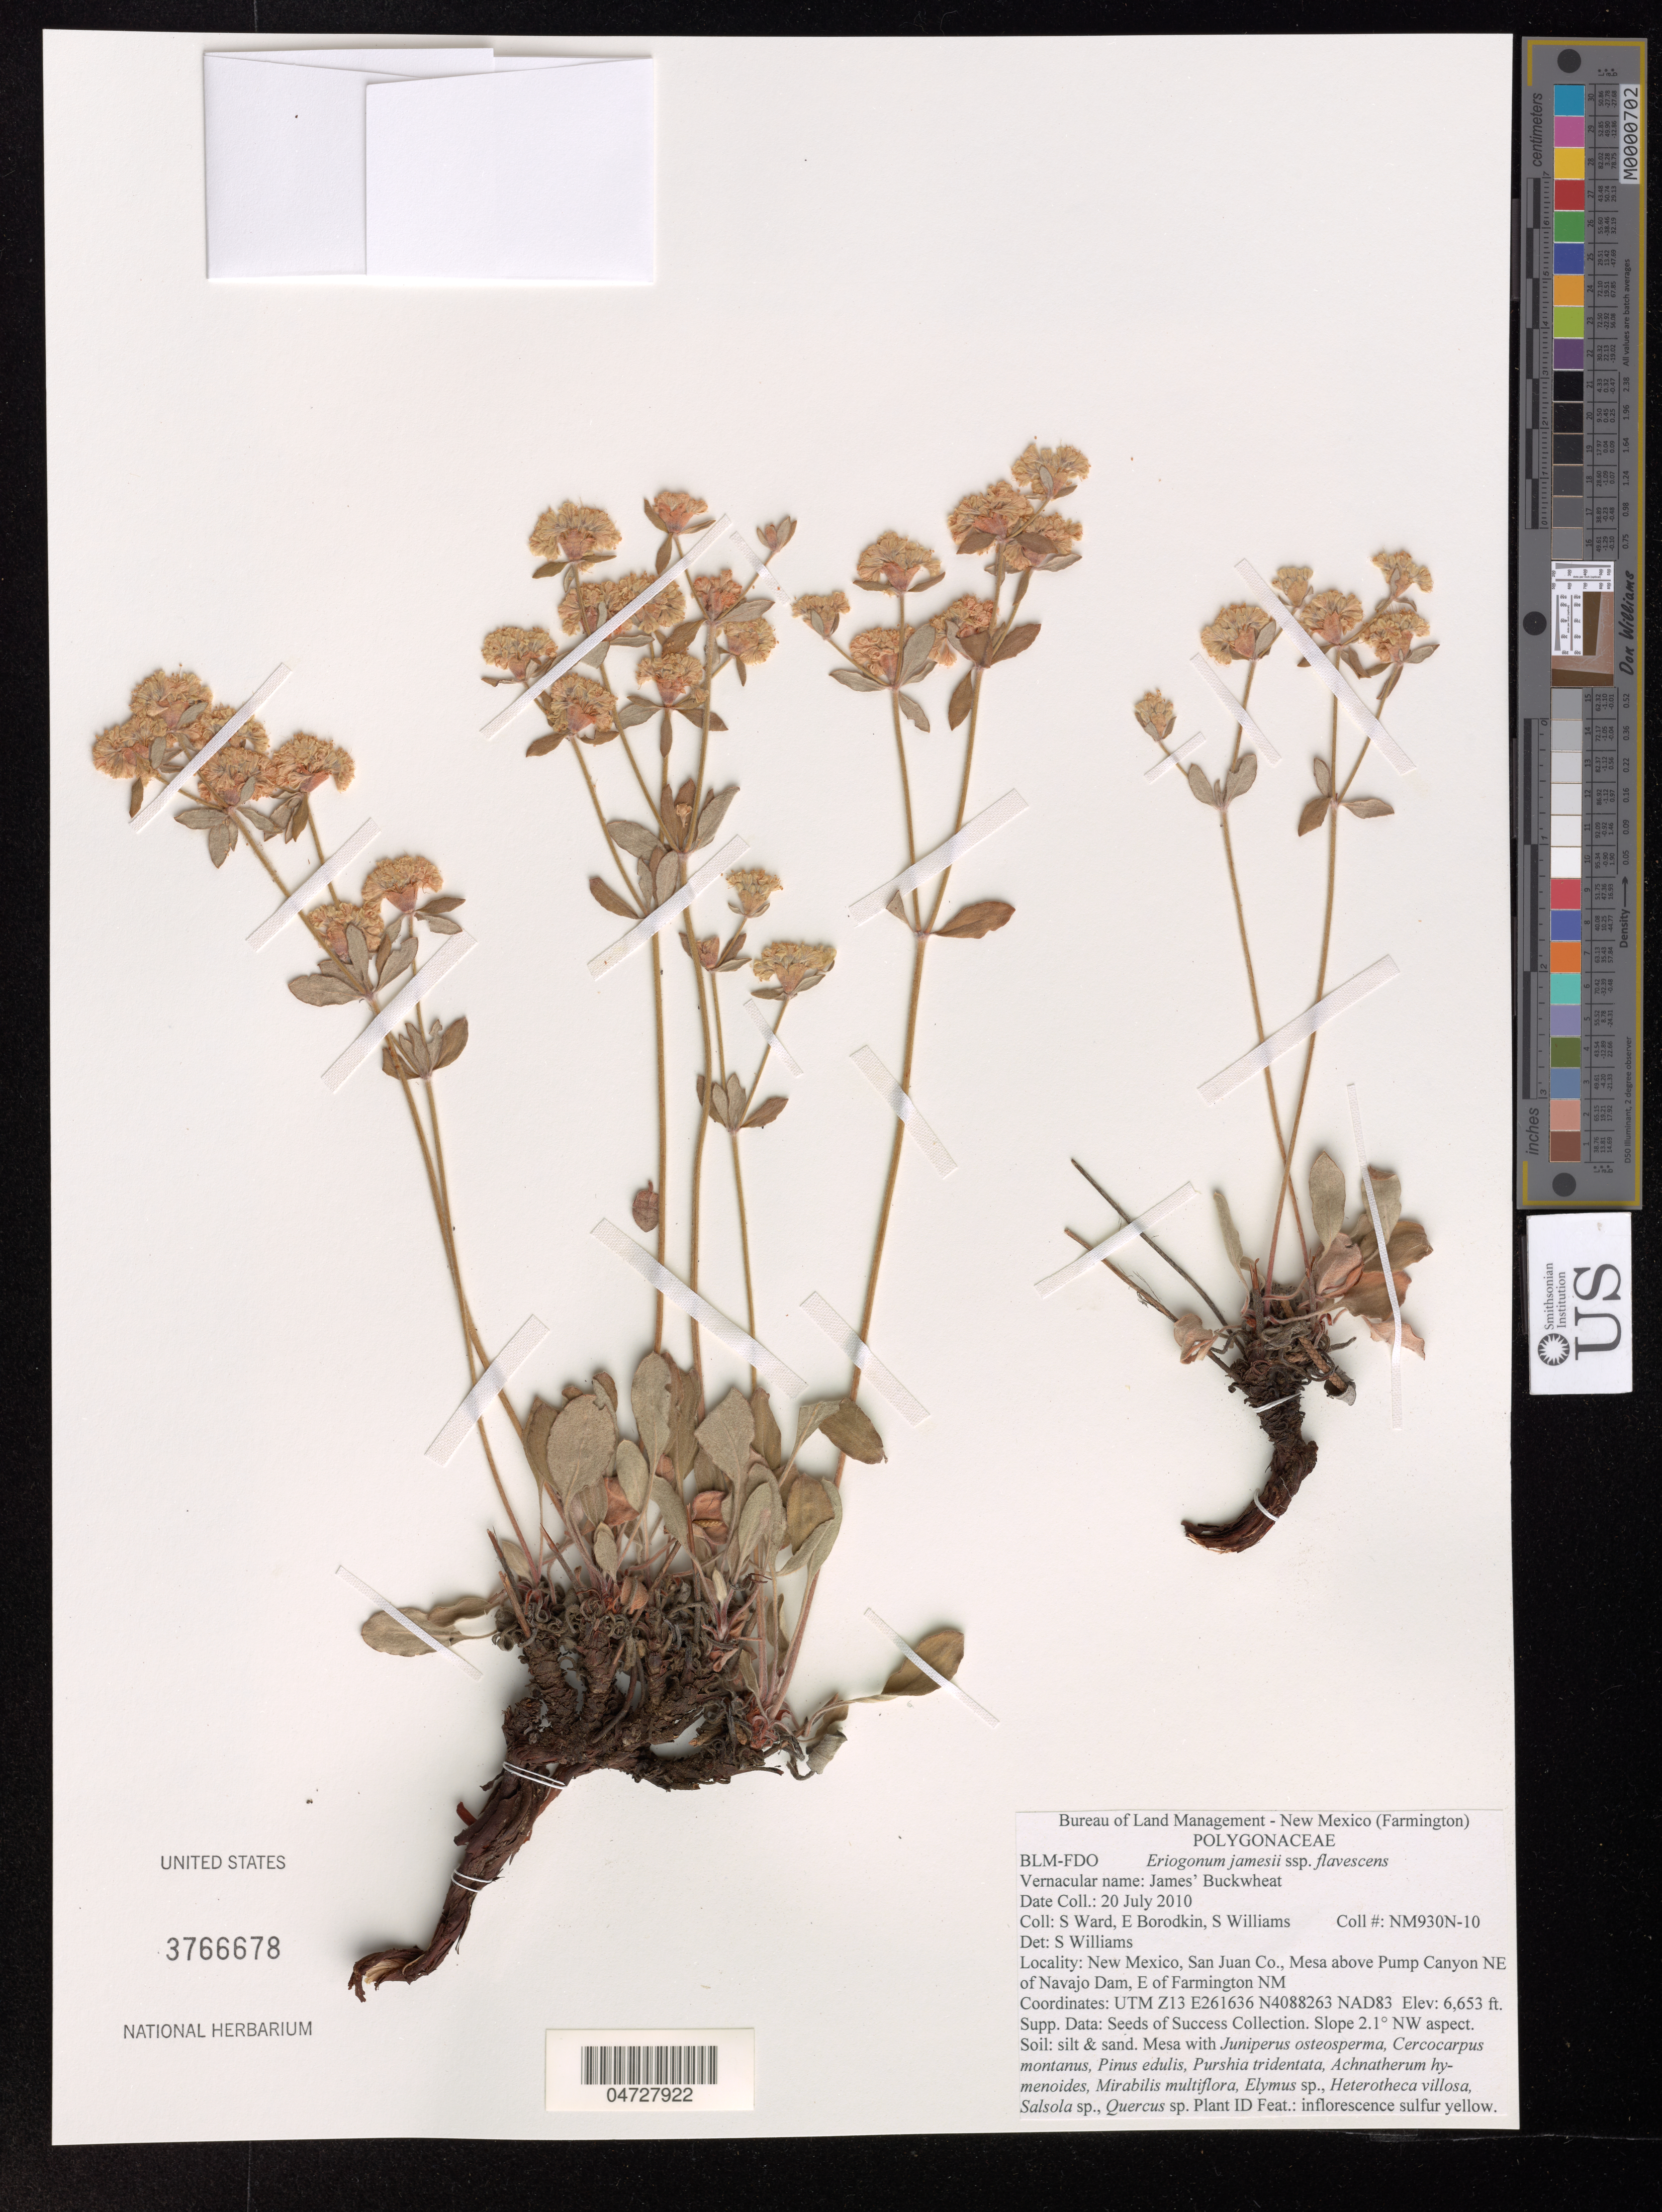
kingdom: Plantae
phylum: Tracheophyta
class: Magnoliopsida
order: Caryophyllales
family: Polygonaceae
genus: Eriogonum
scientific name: Eriogonum jamesii subsp. flavescens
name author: (S. Watson) S. Stokes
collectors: S. Ward, E. Borodkin & S. Williams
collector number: NM930N-10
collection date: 2010-07-20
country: United States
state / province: New Mexico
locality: San Juan Co., Mesa above Pump Canyon NE of Navojo Dam, E of Farmington NM.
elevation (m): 2028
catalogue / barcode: US 3766678